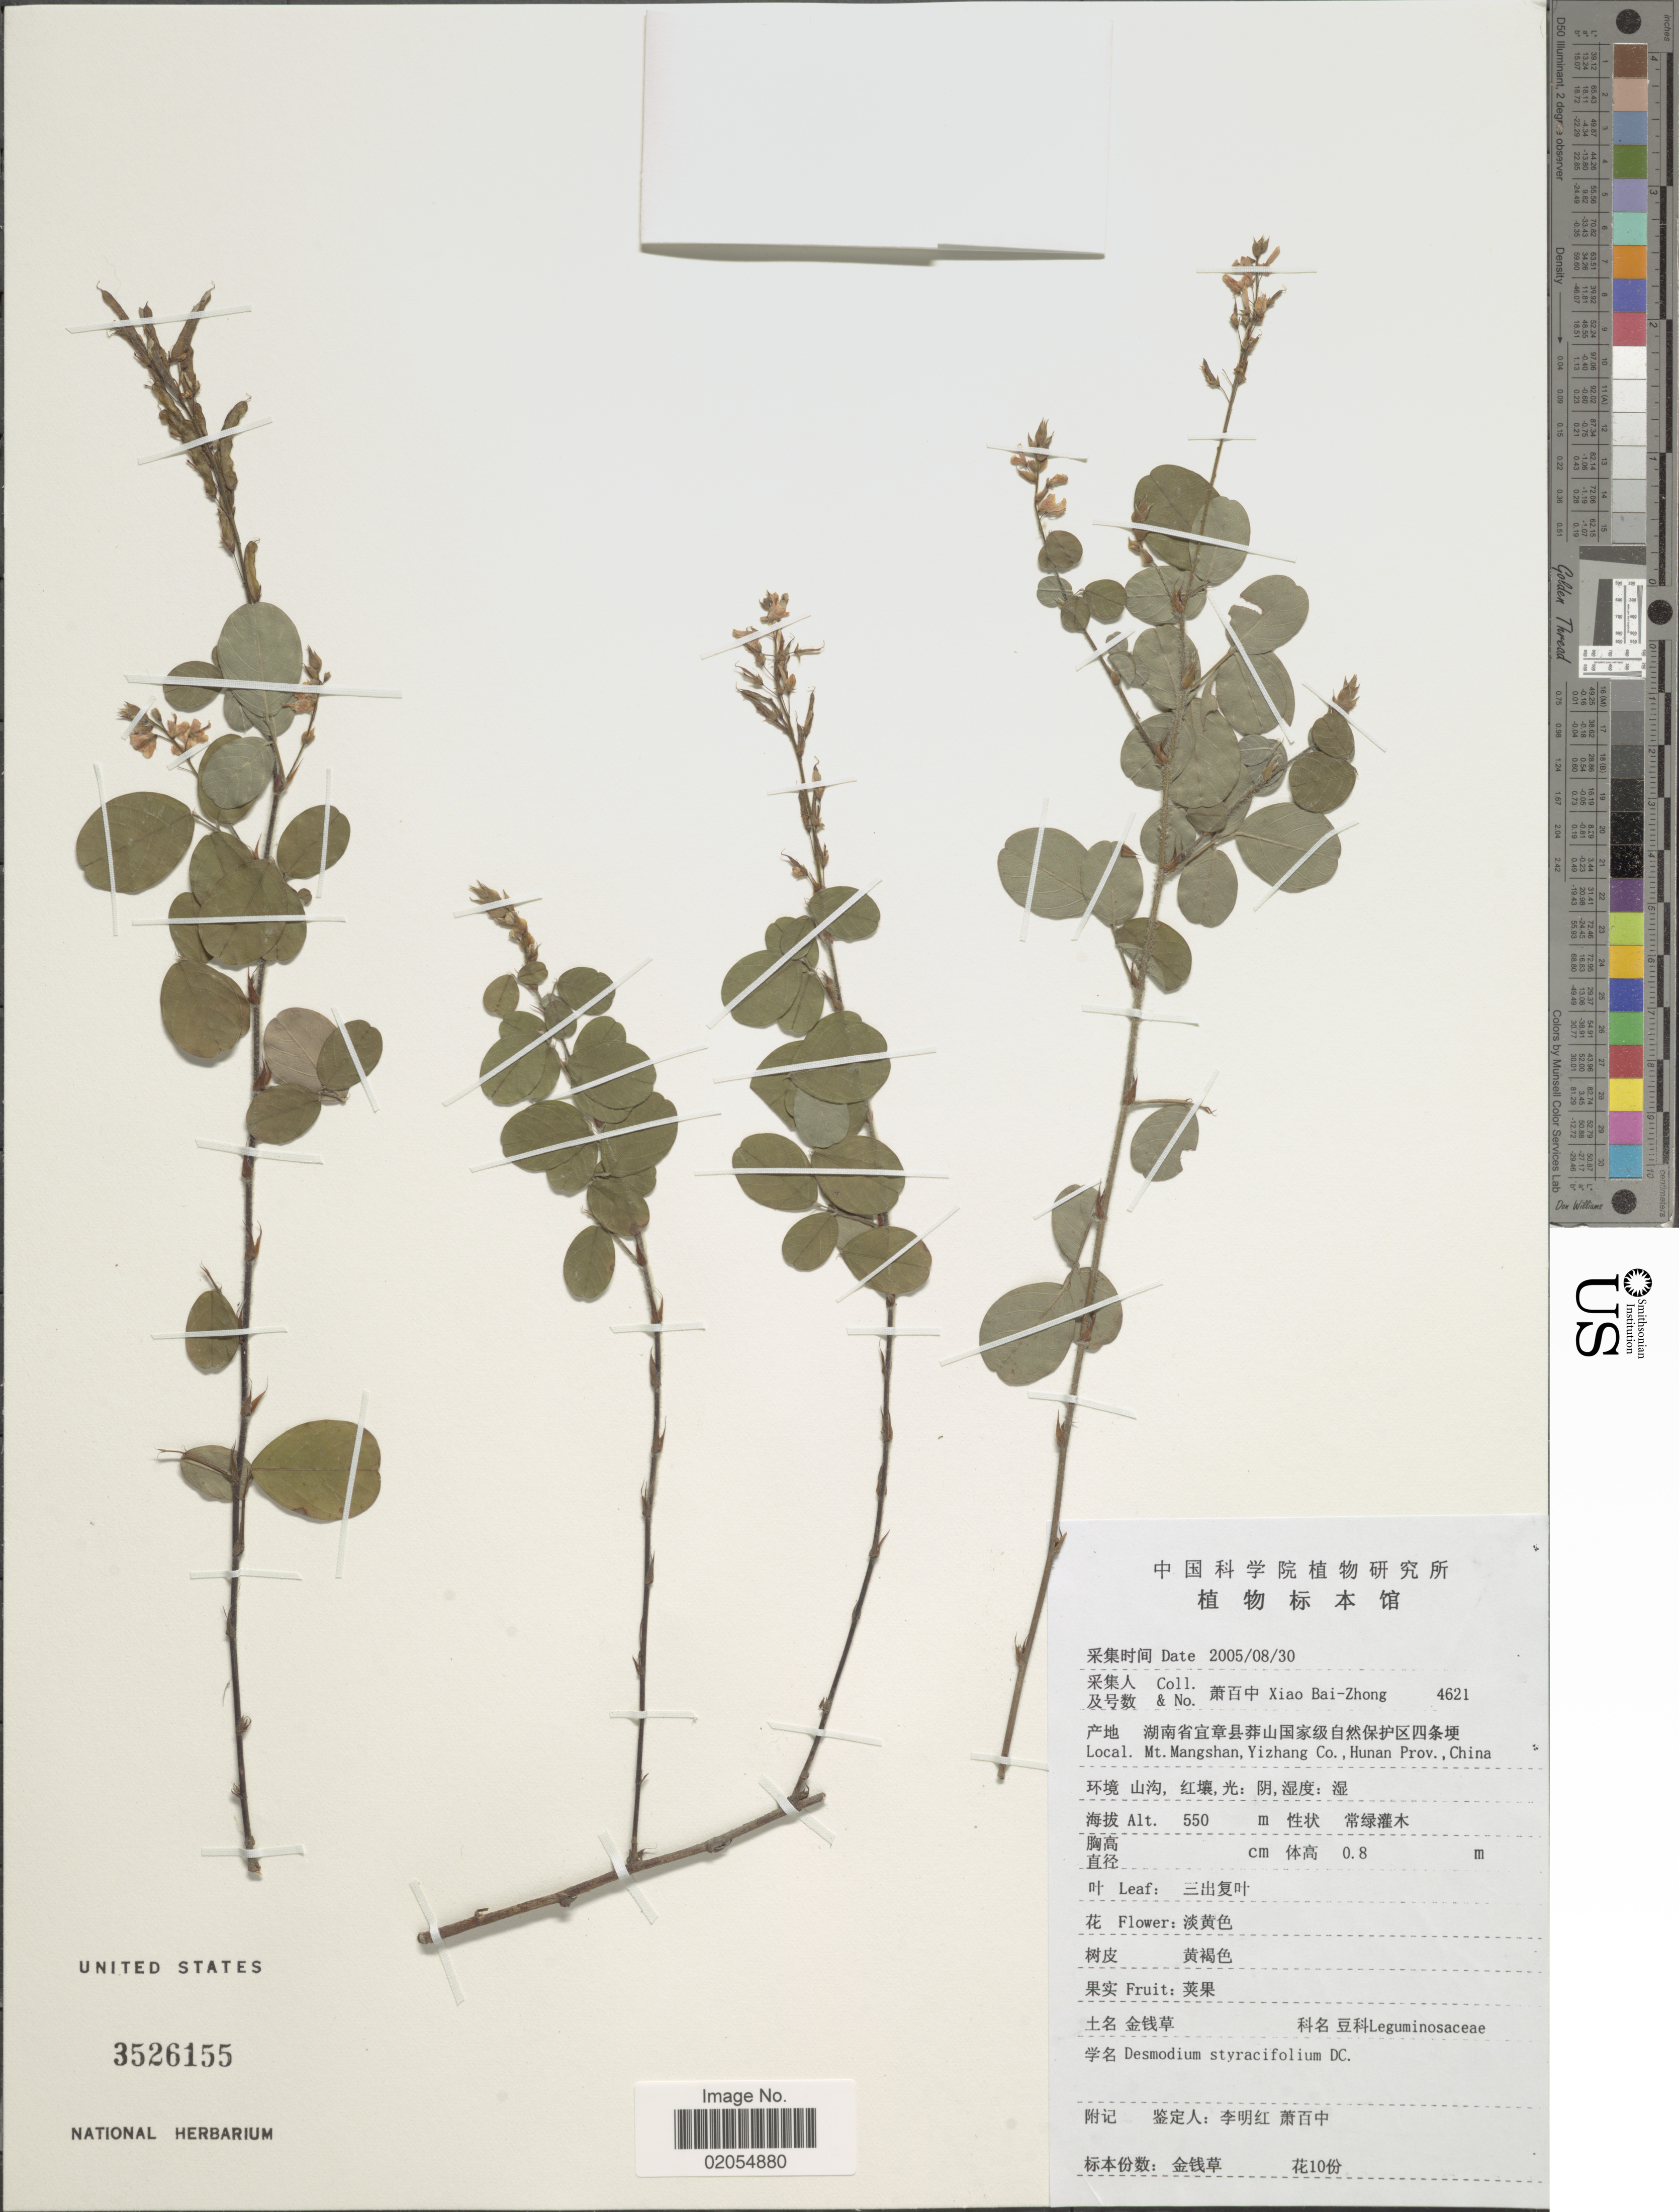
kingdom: Plantae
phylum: Tracheophyta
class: Magnoliopsida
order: Fabales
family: Fabaceae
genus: Grona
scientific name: Grona heterocarpos subsp. heterocarpos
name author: (L.) H. Ohashi & K. Ohashi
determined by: Strong, Mark T., (BOT), Smithsonian Institution - National Museum of Natural History (UNITED STATES)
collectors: B. Z. Xiao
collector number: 4621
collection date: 2005-08-30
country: China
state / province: Hunan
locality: Mt. Mangshan, Yizhang Co.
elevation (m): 550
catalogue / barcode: US 3526155